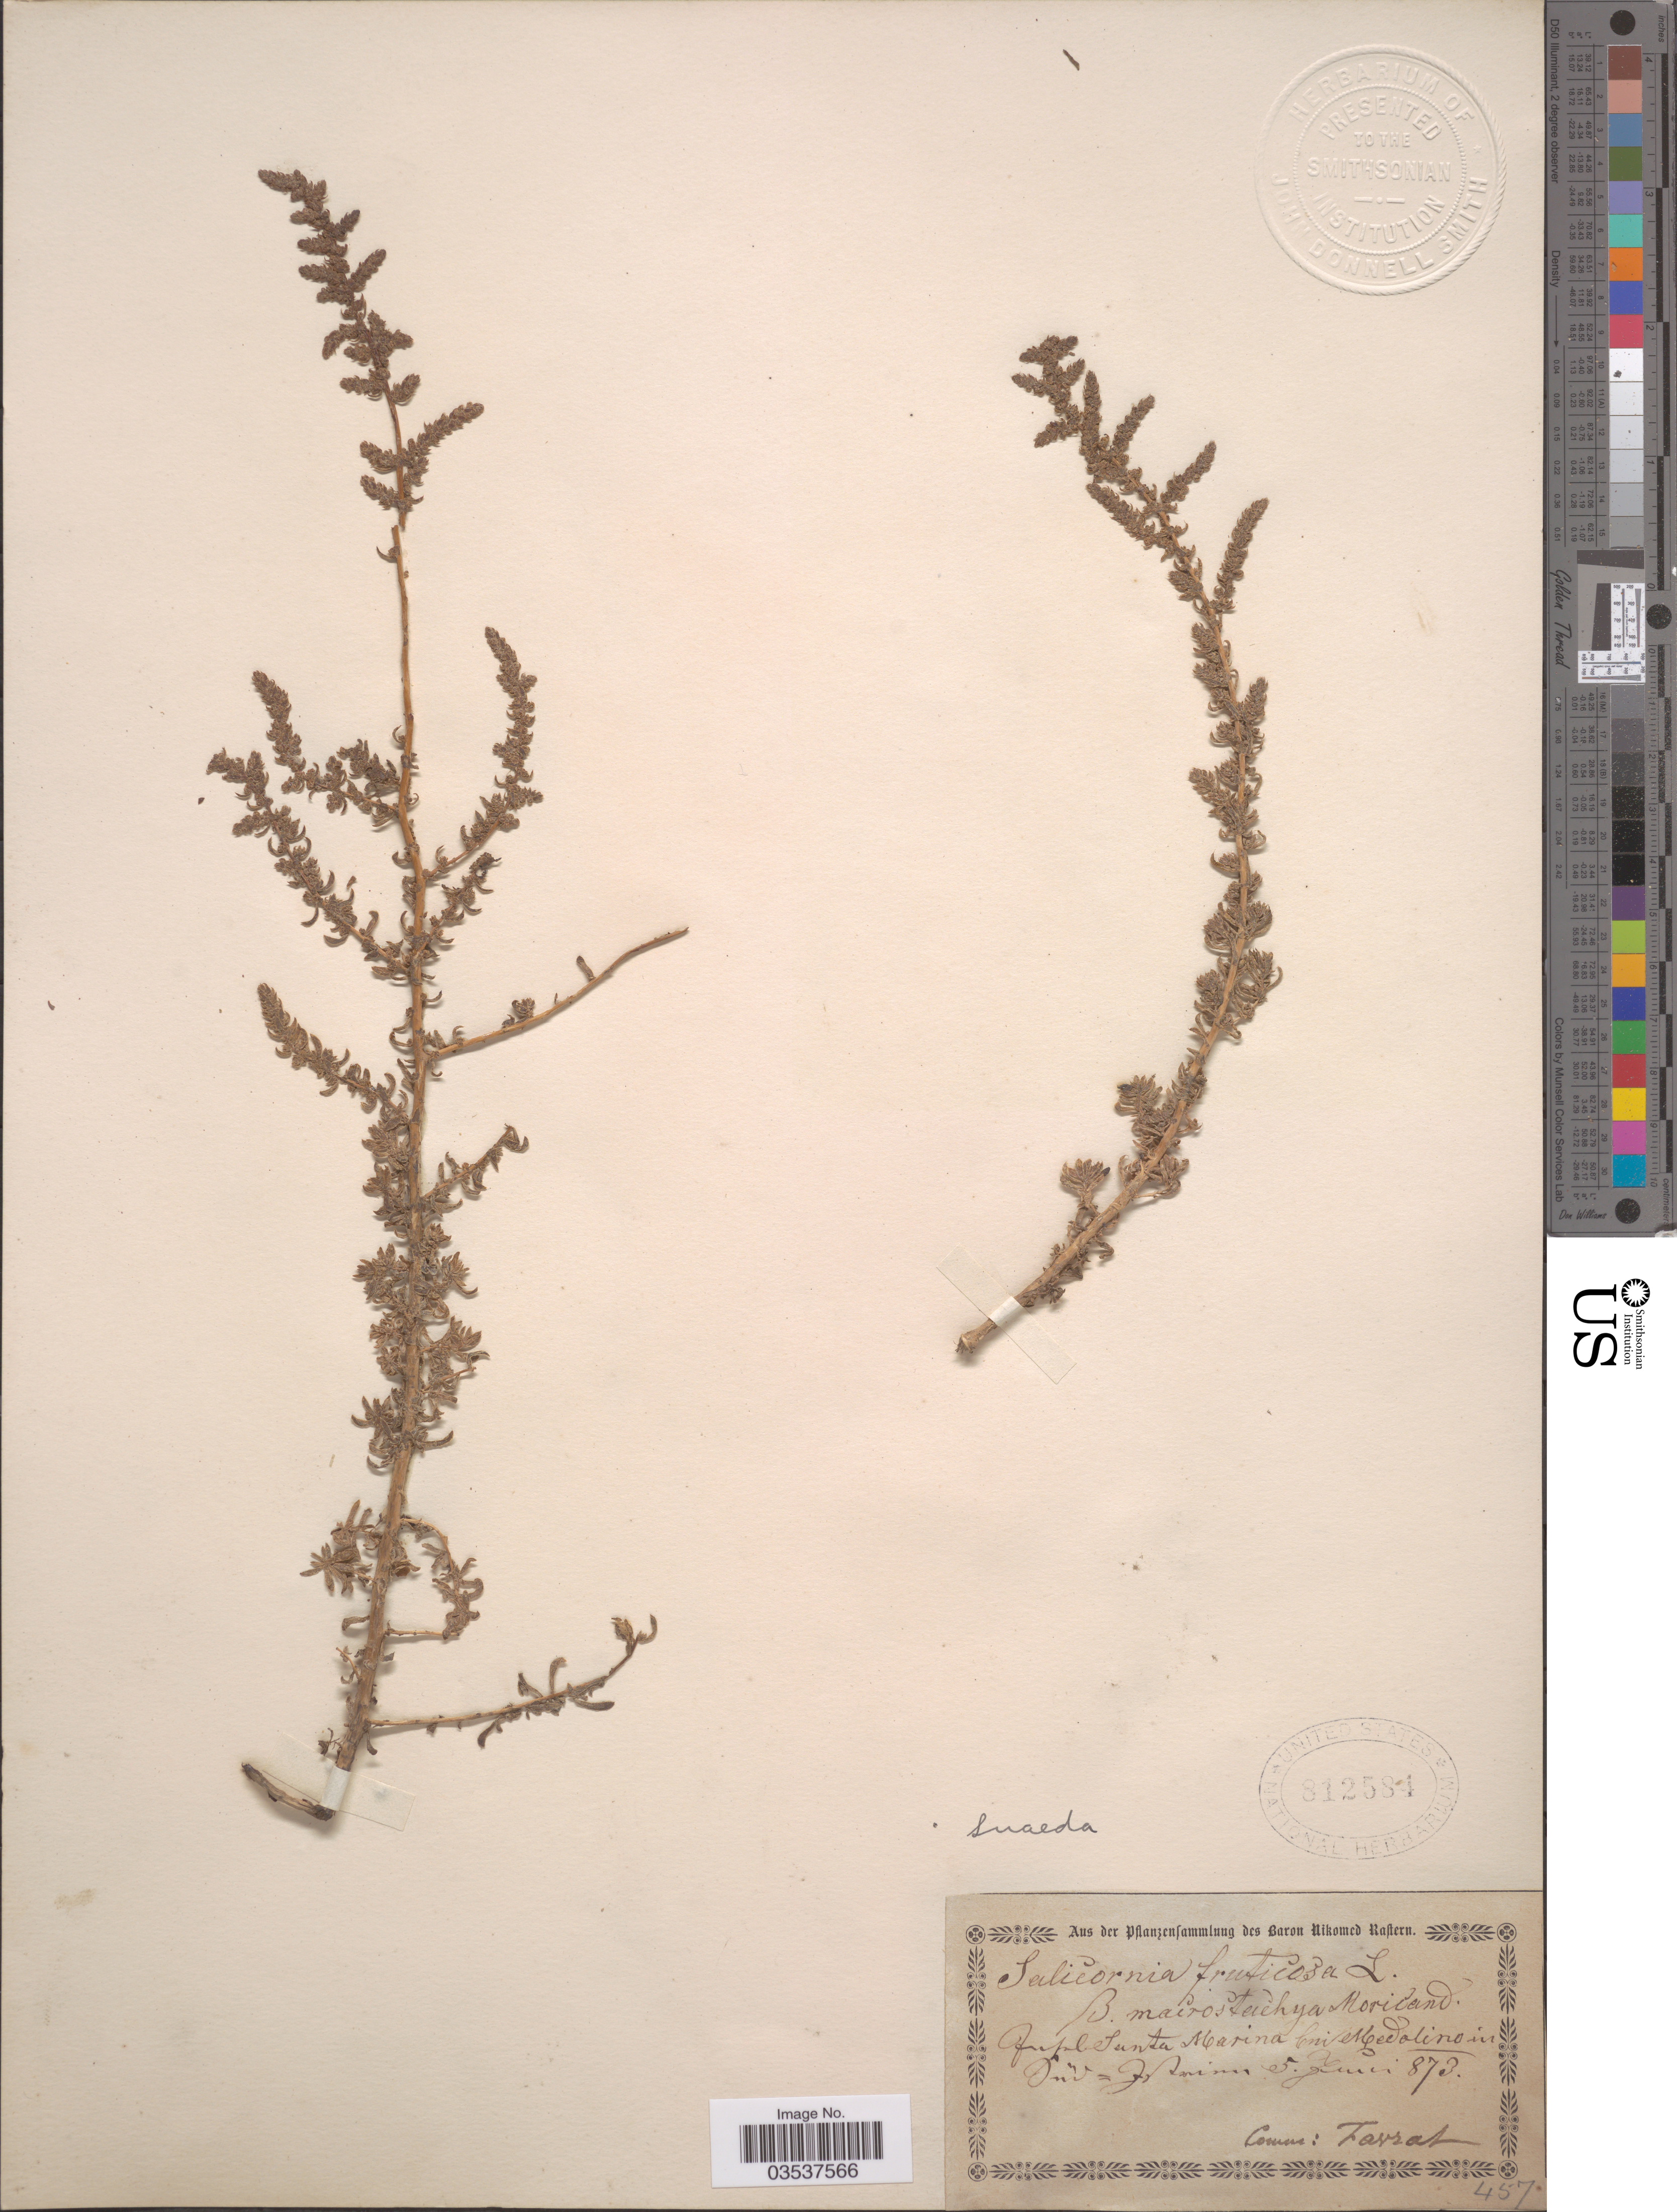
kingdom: Plantae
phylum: Tracheophyta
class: Magnoliopsida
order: Caryophyllales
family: Amaranthaceae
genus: Suaeda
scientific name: Suaeda sp.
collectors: B. Rastern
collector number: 457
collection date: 1873-06-05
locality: [illegible text] Santa Marina bei Medolino [illegible text]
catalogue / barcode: US 812584